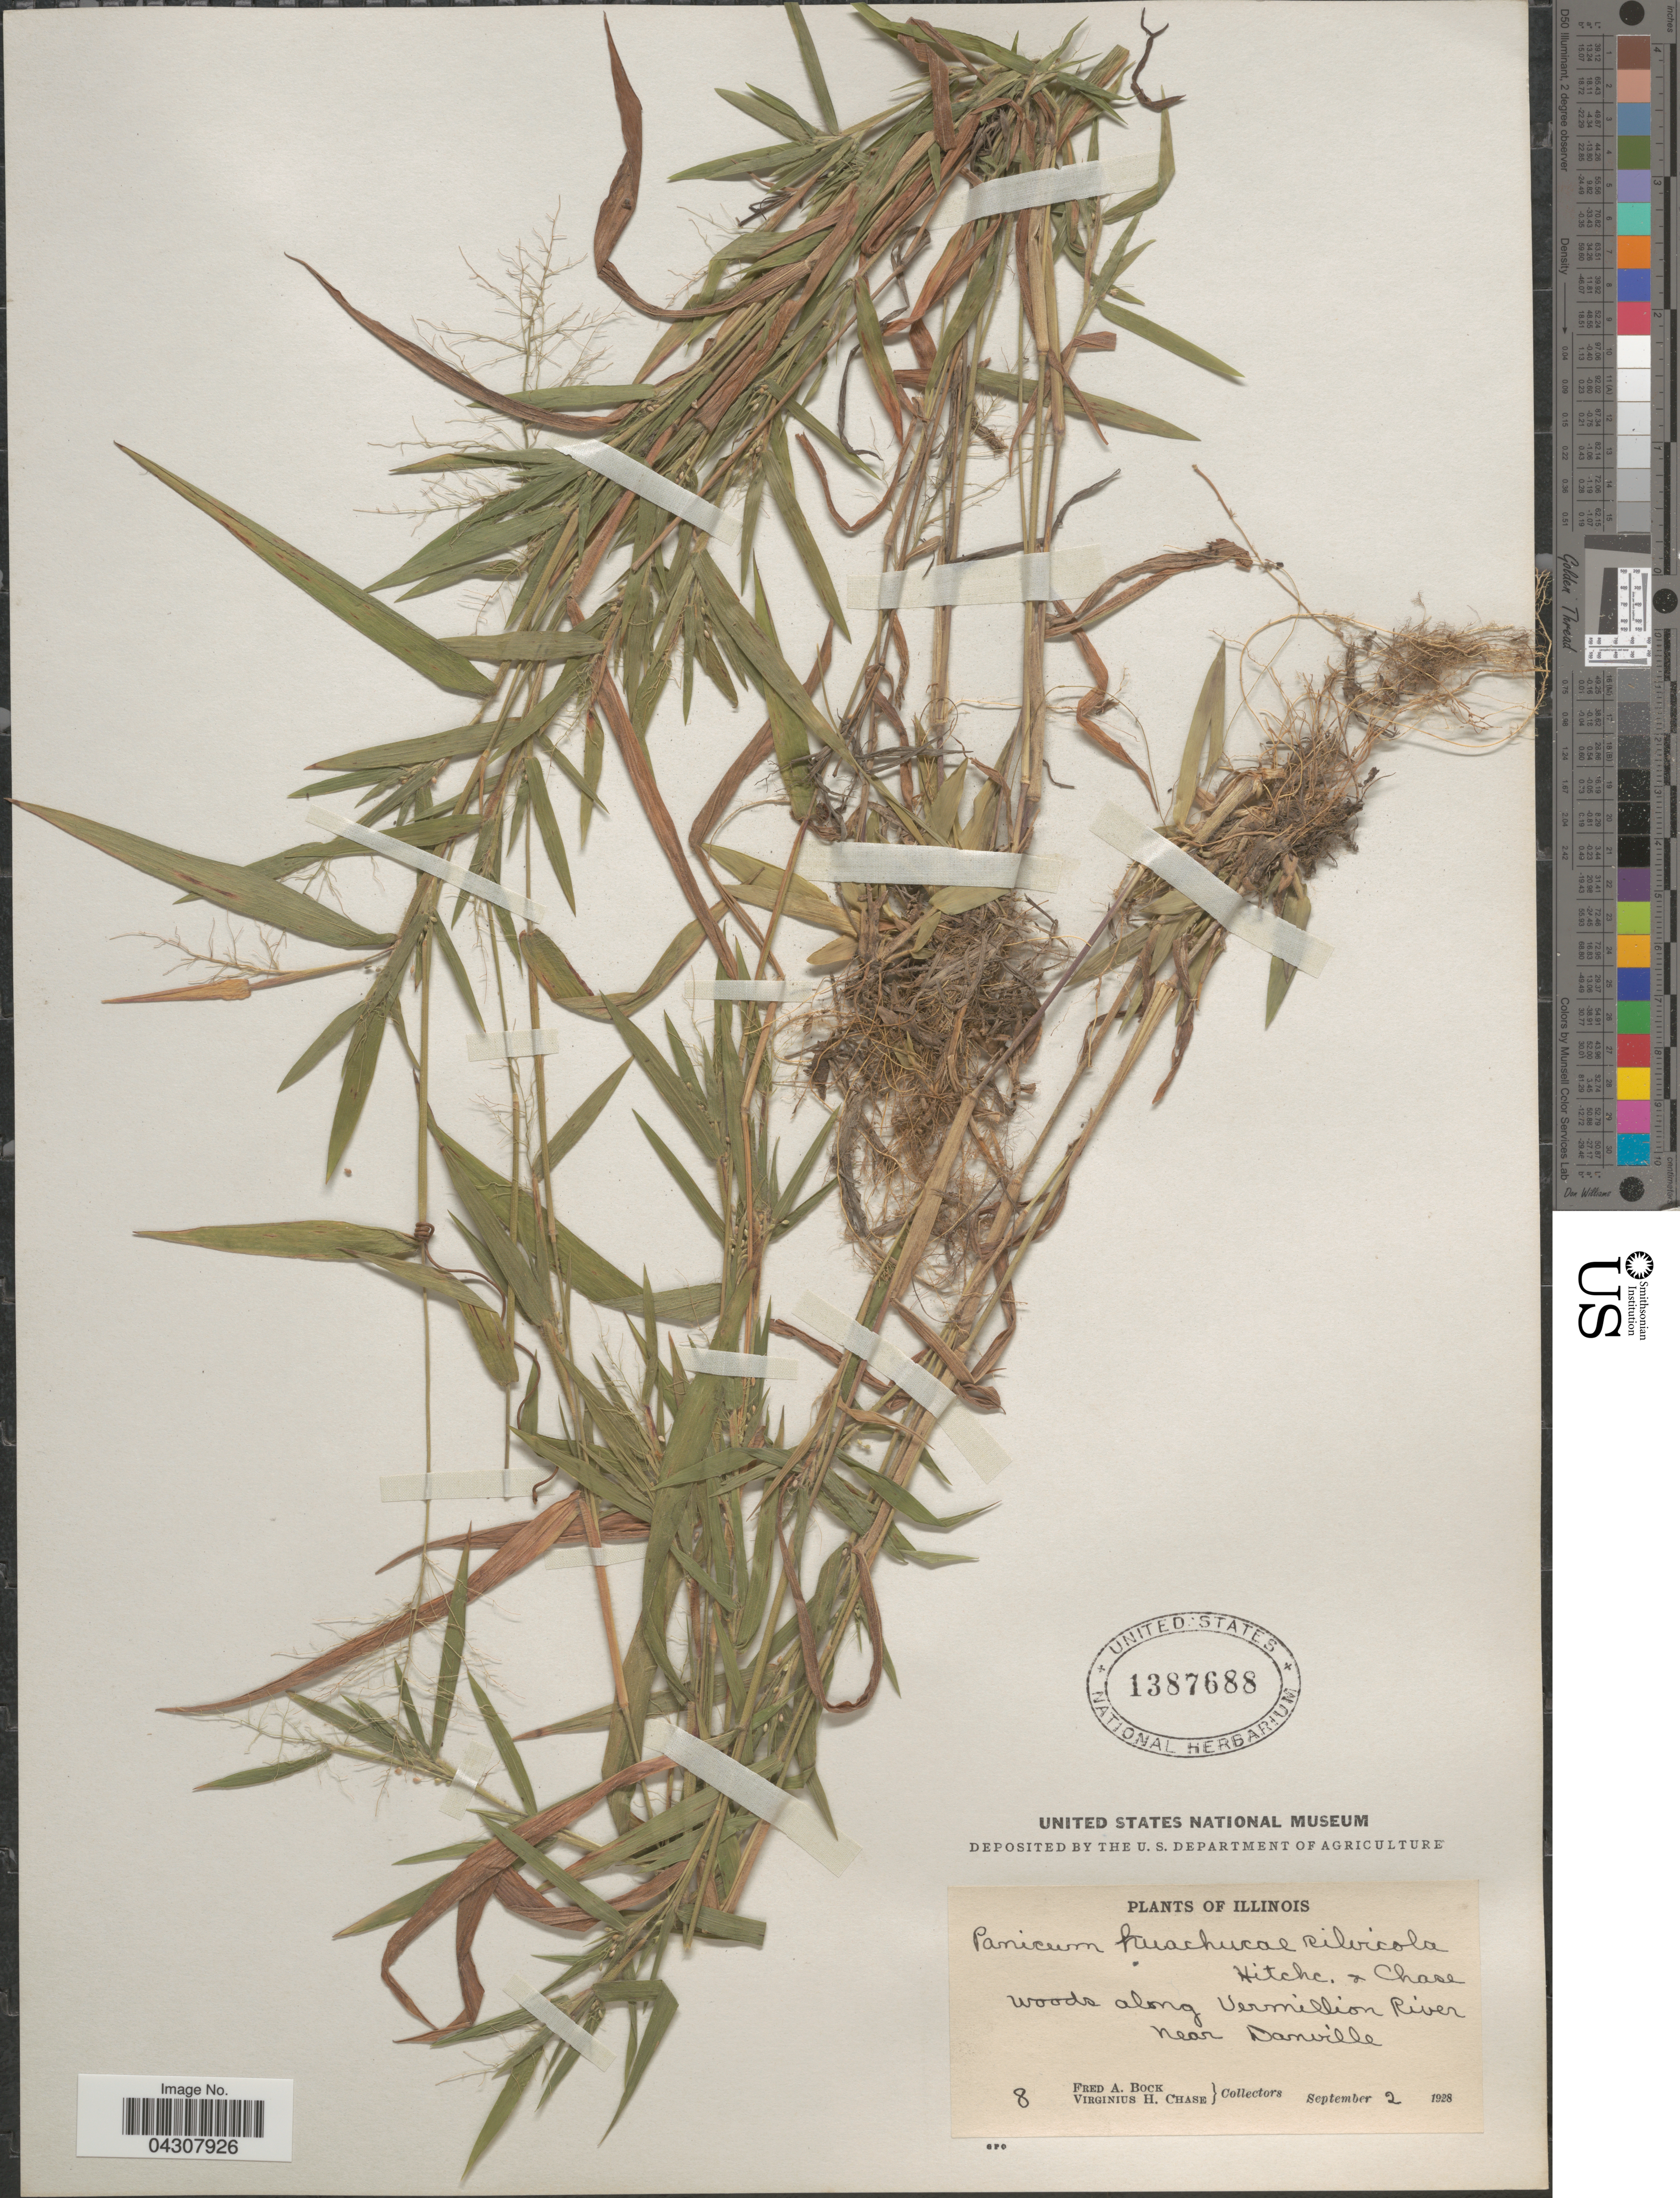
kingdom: Plantae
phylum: Tracheophyta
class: Liliopsida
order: Poales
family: Poaceae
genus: Dichanthelium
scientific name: Dichanthelium acuminatum var. acuminatum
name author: (Sw.) Gould & C.A. Clark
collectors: F. Bock & V. H. Chase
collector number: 8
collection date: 1928-09-02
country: United States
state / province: Illinois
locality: Woods along Vermillion River near Danville.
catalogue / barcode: US 1387688